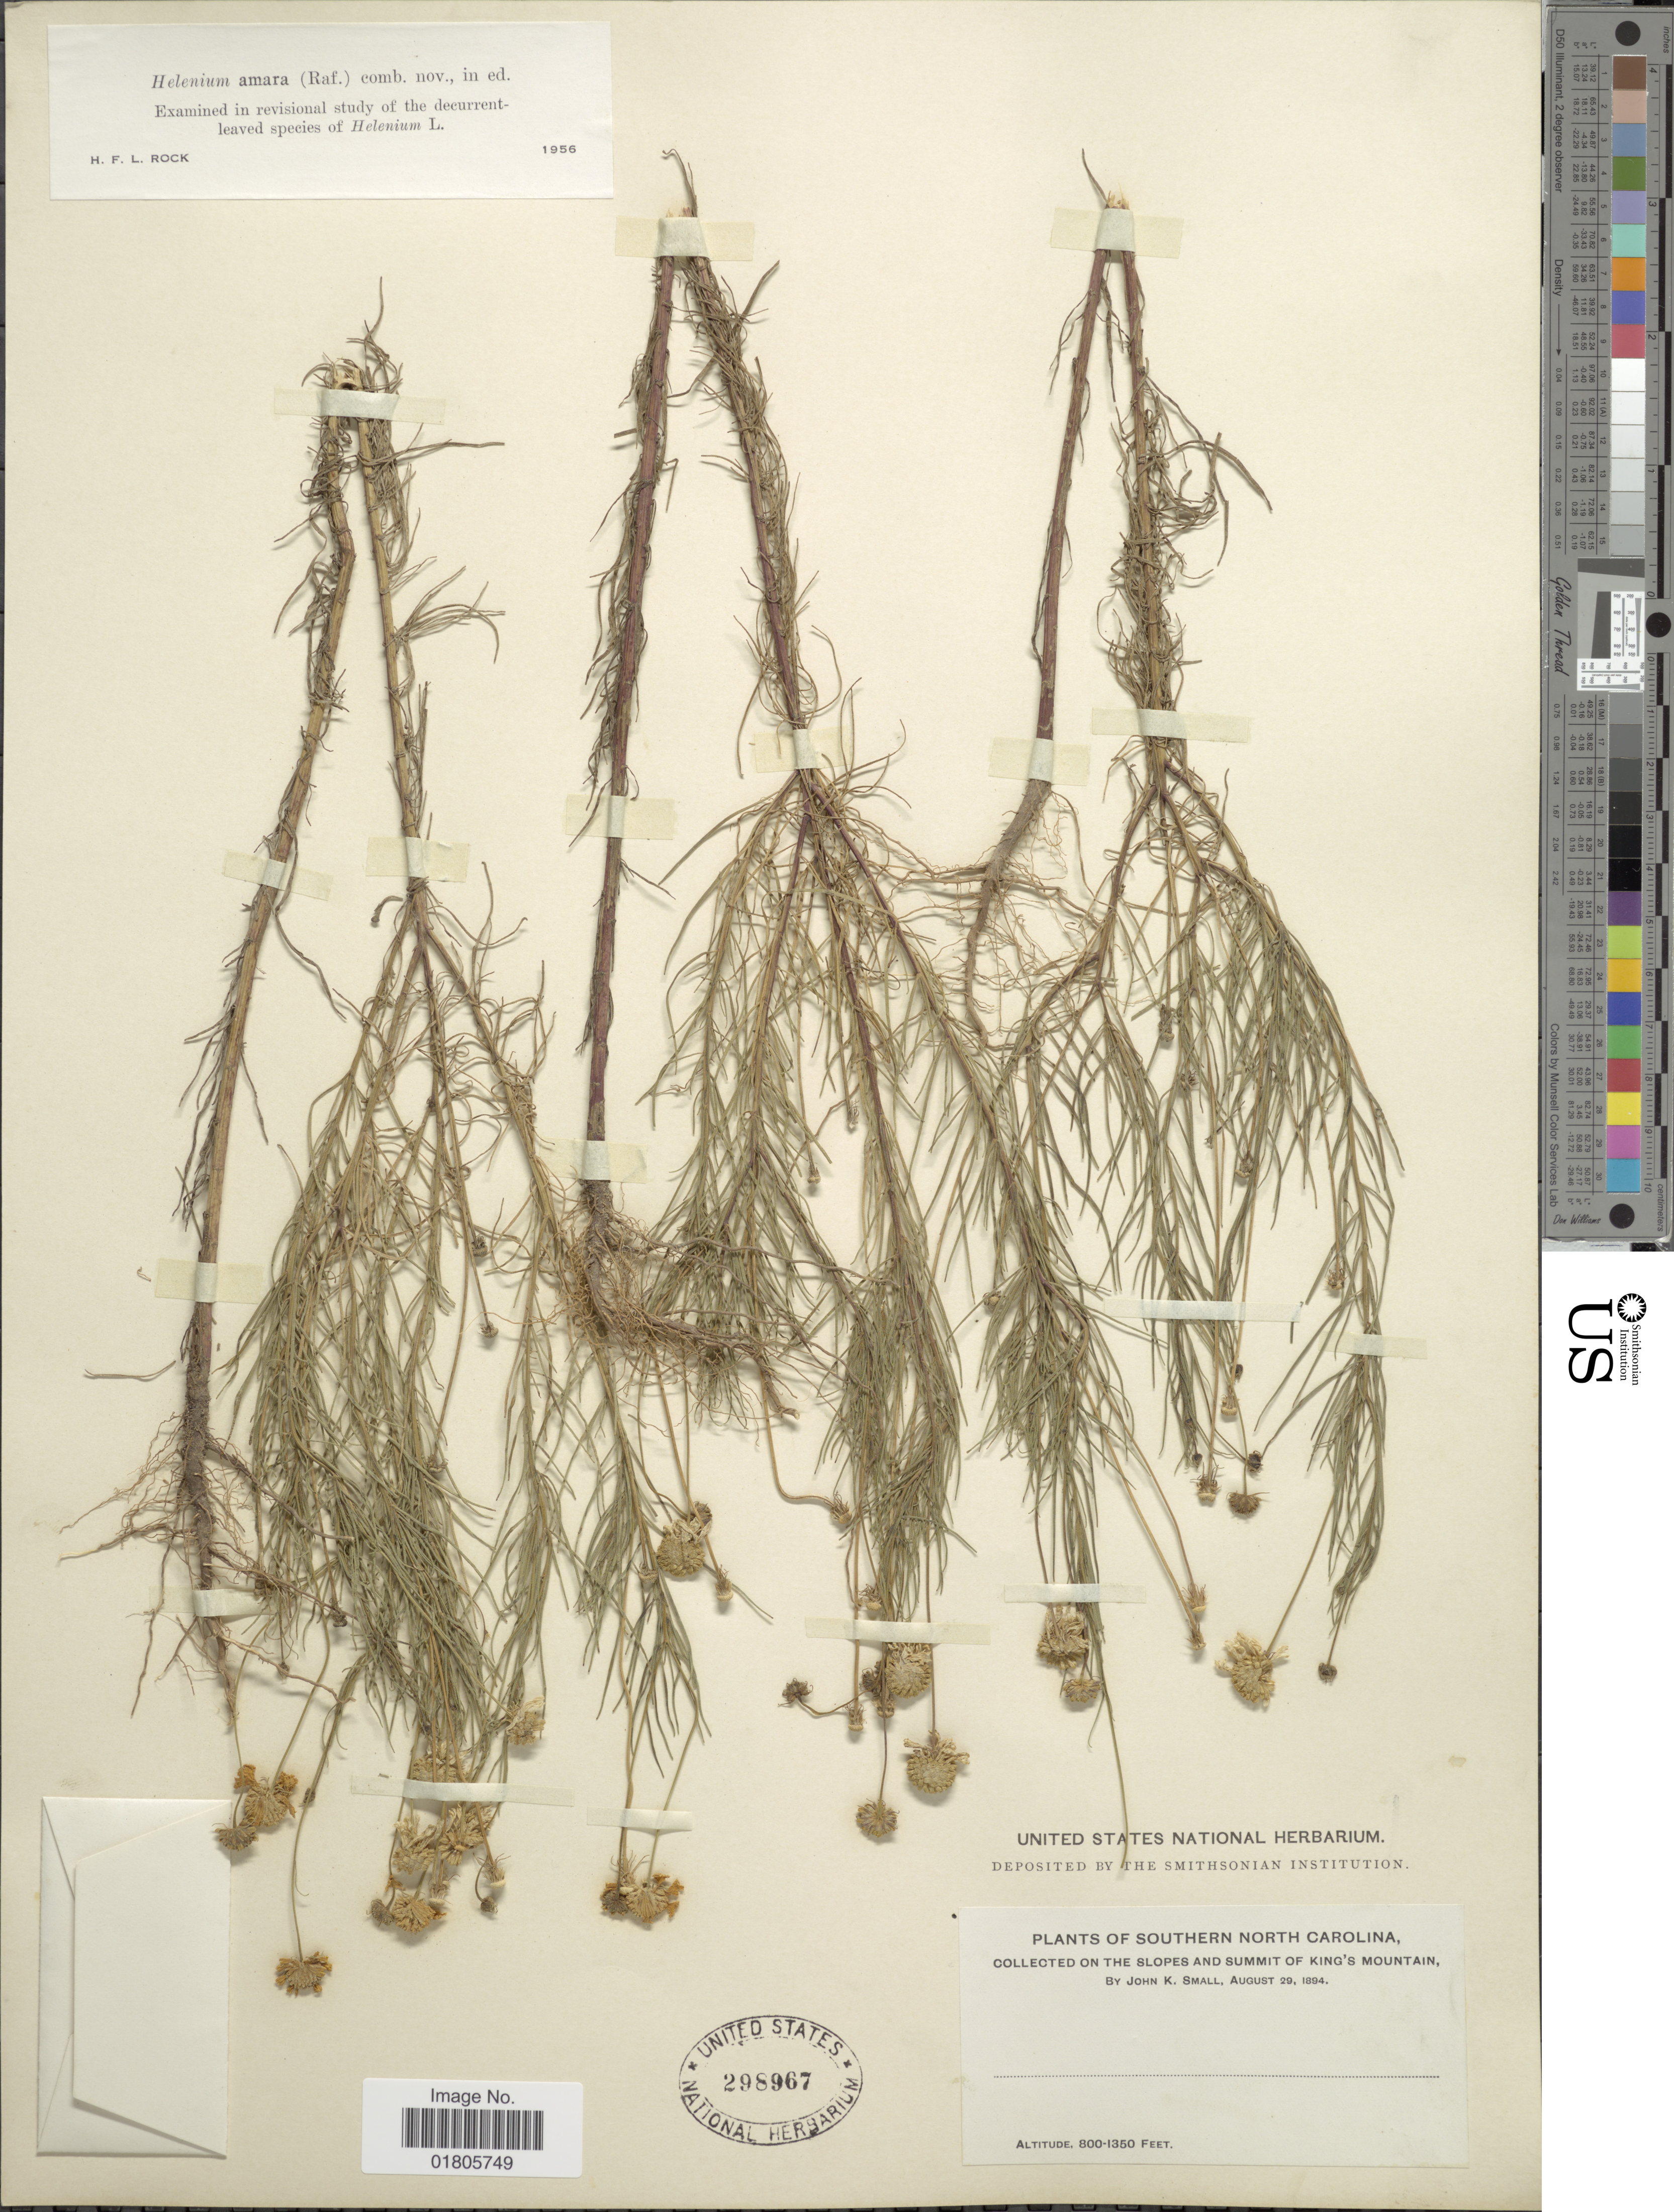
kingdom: Plantae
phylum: Tracheophyta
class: Magnoliopsida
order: Asterales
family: Asteraceae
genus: Helenium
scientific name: Helenium amarum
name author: (Raf.) H. Rock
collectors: J. K. Small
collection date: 1894-08-29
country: United States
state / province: North Carolina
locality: Southern North Carolina. The slopes and summit of King's Mountain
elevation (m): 244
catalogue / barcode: US 298967